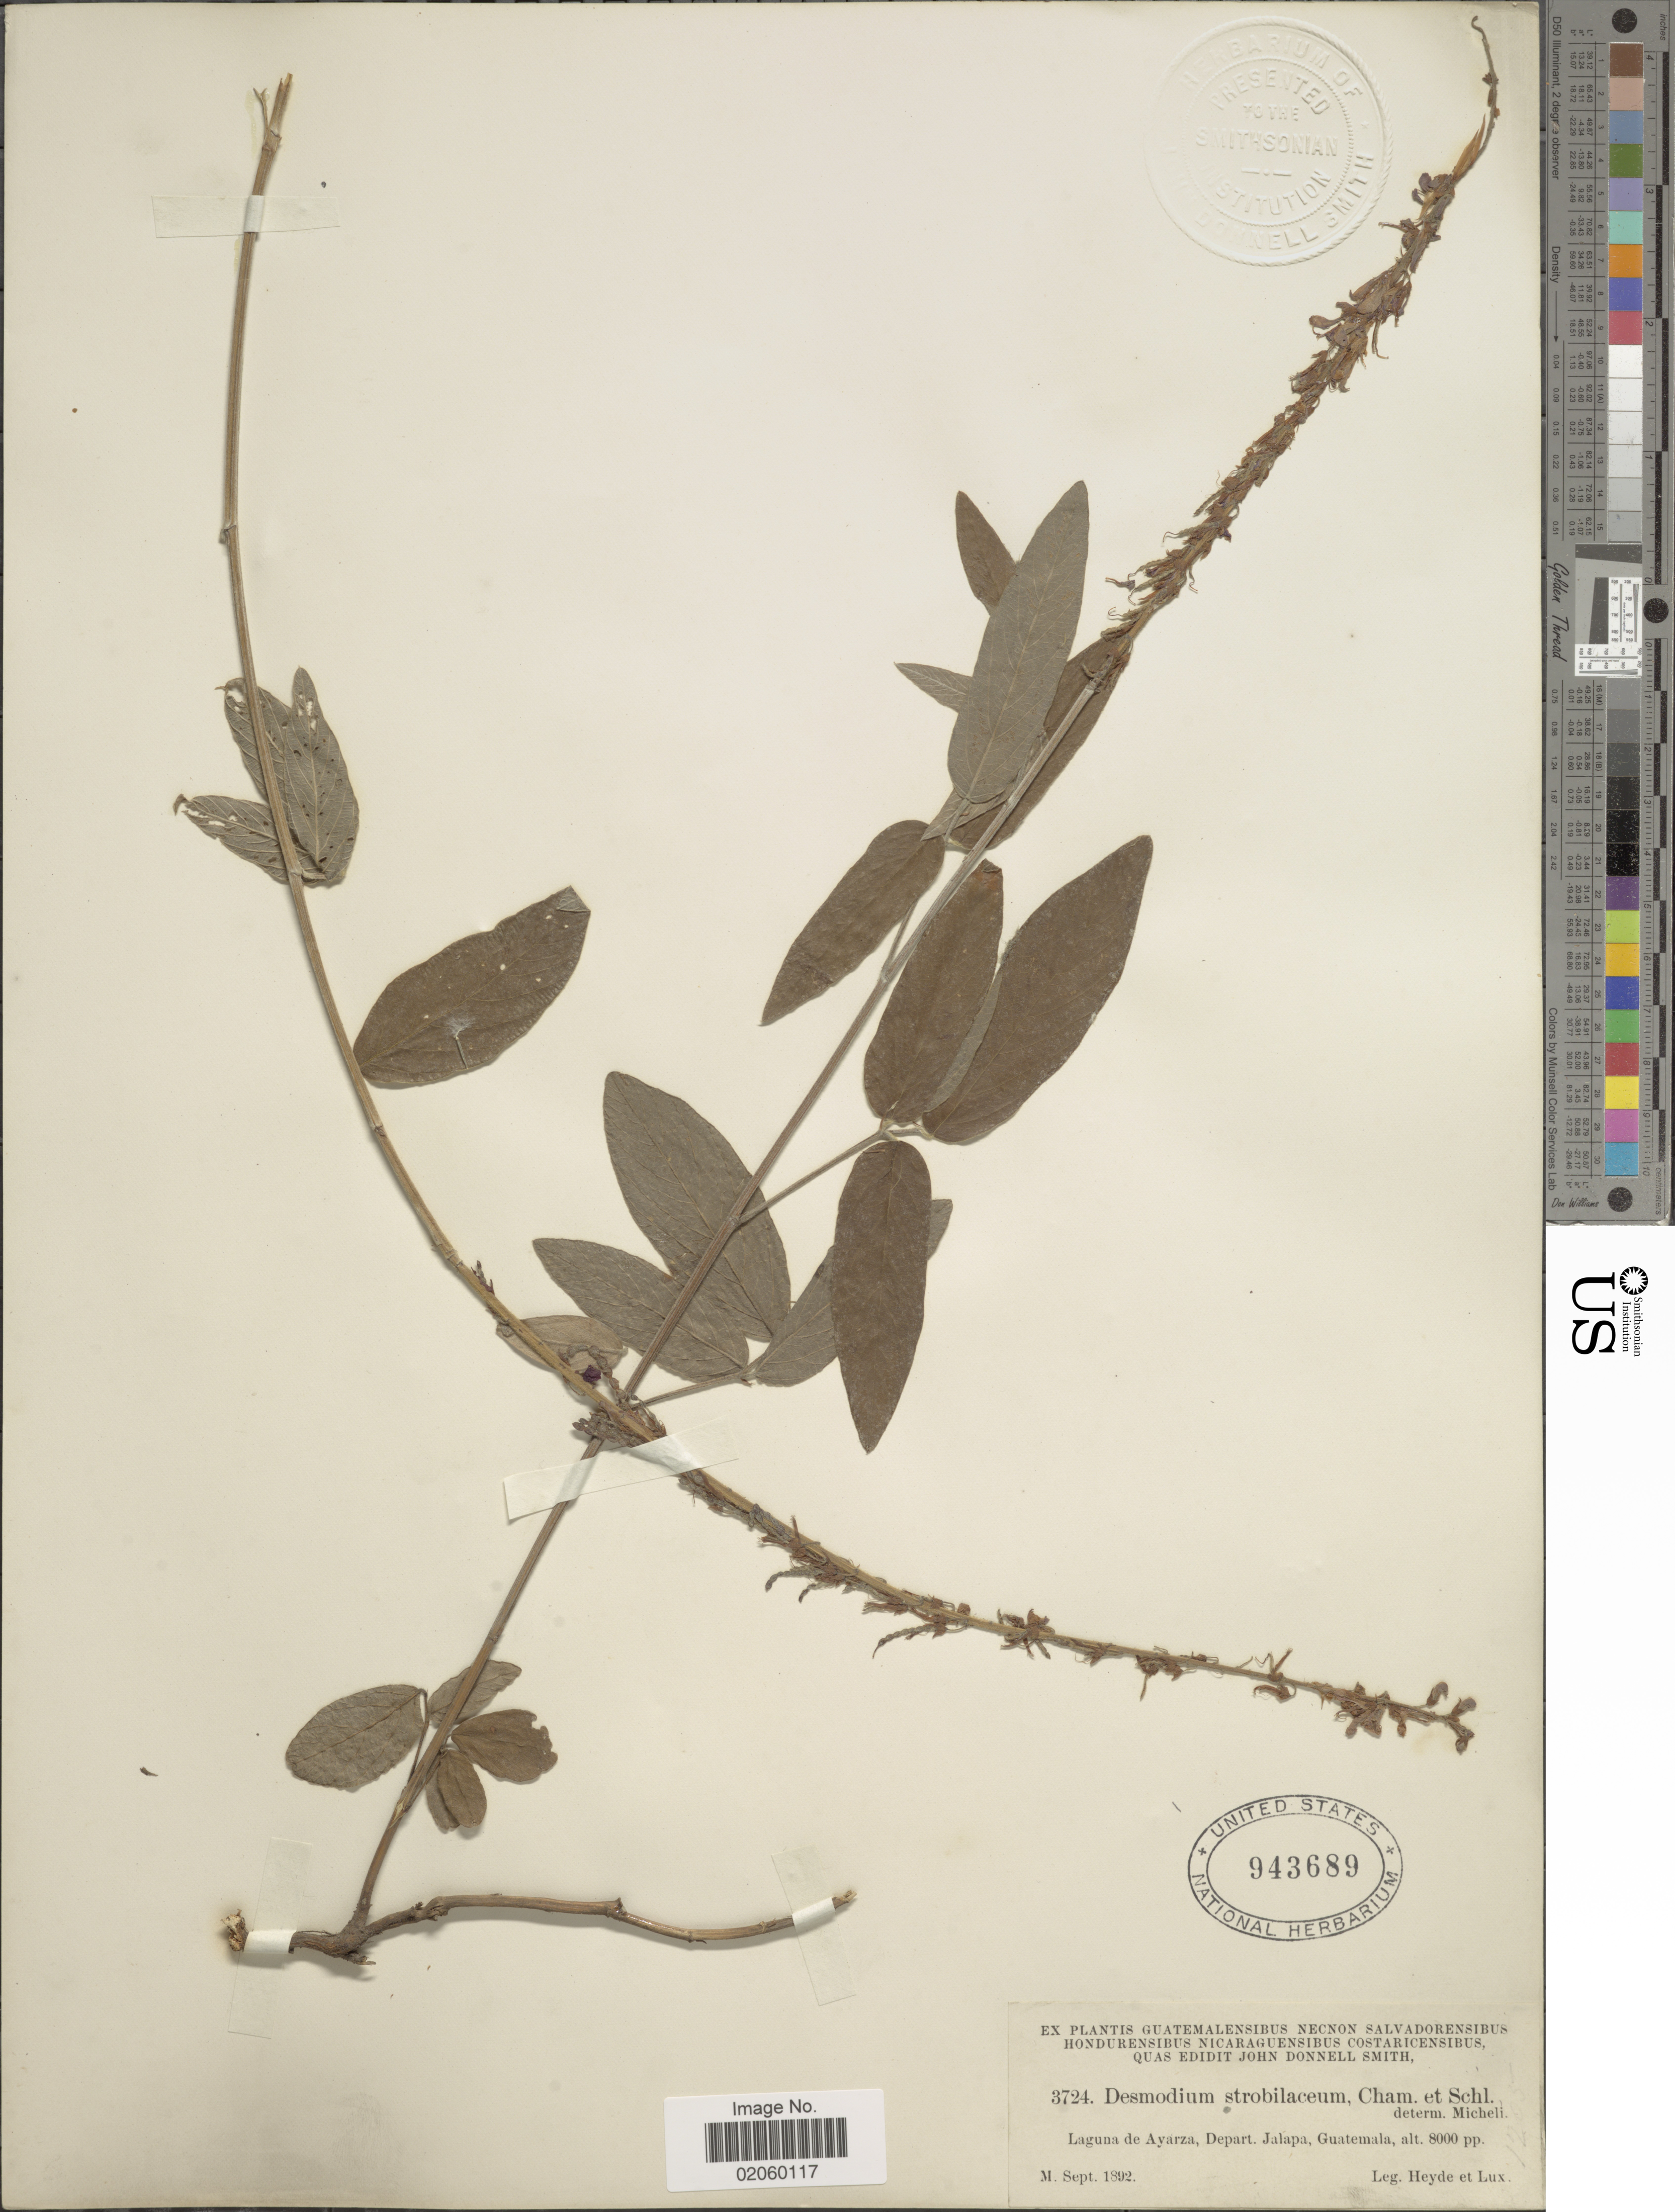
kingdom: Plantae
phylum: Tracheophyta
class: Magnoliopsida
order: Fabales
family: Fabaceae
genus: Desmodium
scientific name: Desmodium strobilaceum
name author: Schltdl.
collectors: Heyde & Lux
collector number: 3724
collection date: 1892-09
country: Guatemala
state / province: Jalapa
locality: Laguna de Ayarza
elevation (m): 2438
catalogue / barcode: US 943689